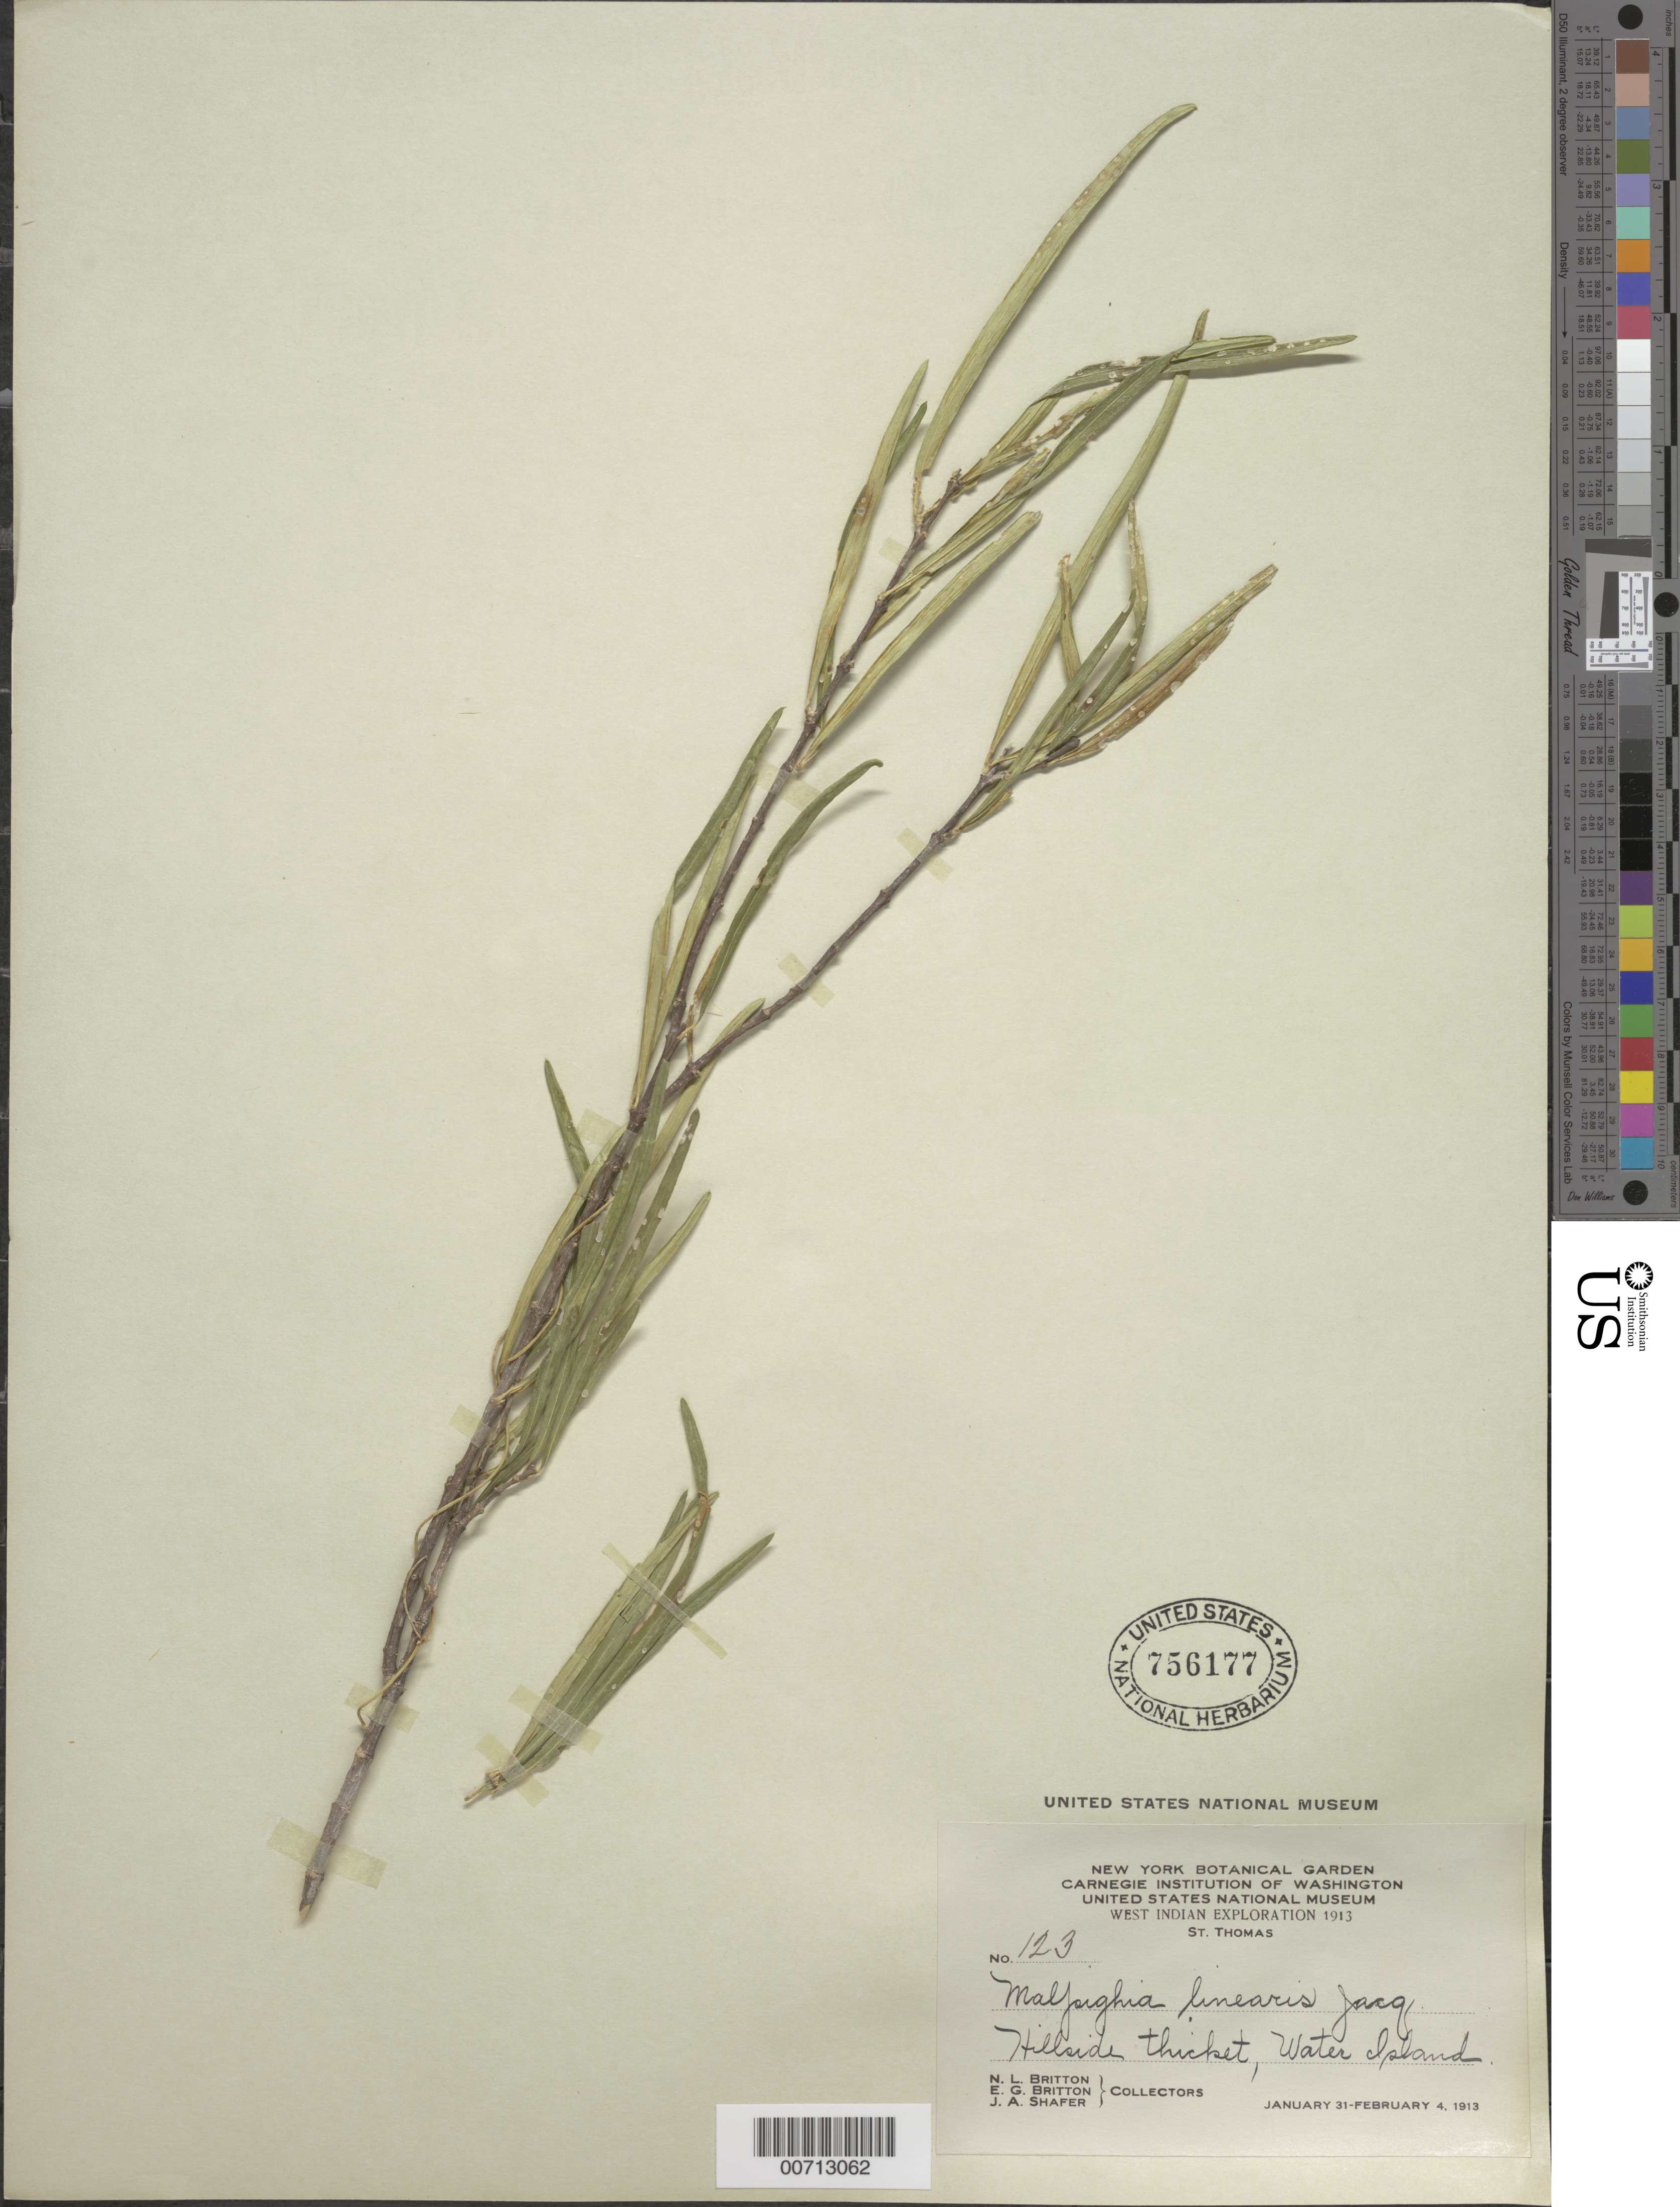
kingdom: Plantae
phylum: Tracheophyta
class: Magnoliopsida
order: Malpighiales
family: Malpighiaceae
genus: Malpighia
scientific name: Malpighia linearis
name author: Jacq.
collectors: N. Britton, E. G. Britton & J. A. Shafer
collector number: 123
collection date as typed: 31 Jan 1913 to 04 Feb 1913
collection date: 1913-01-31/1913-02-04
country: U.S. Virgin Islands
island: Water Island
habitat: Hillside thicket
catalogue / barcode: US 756177